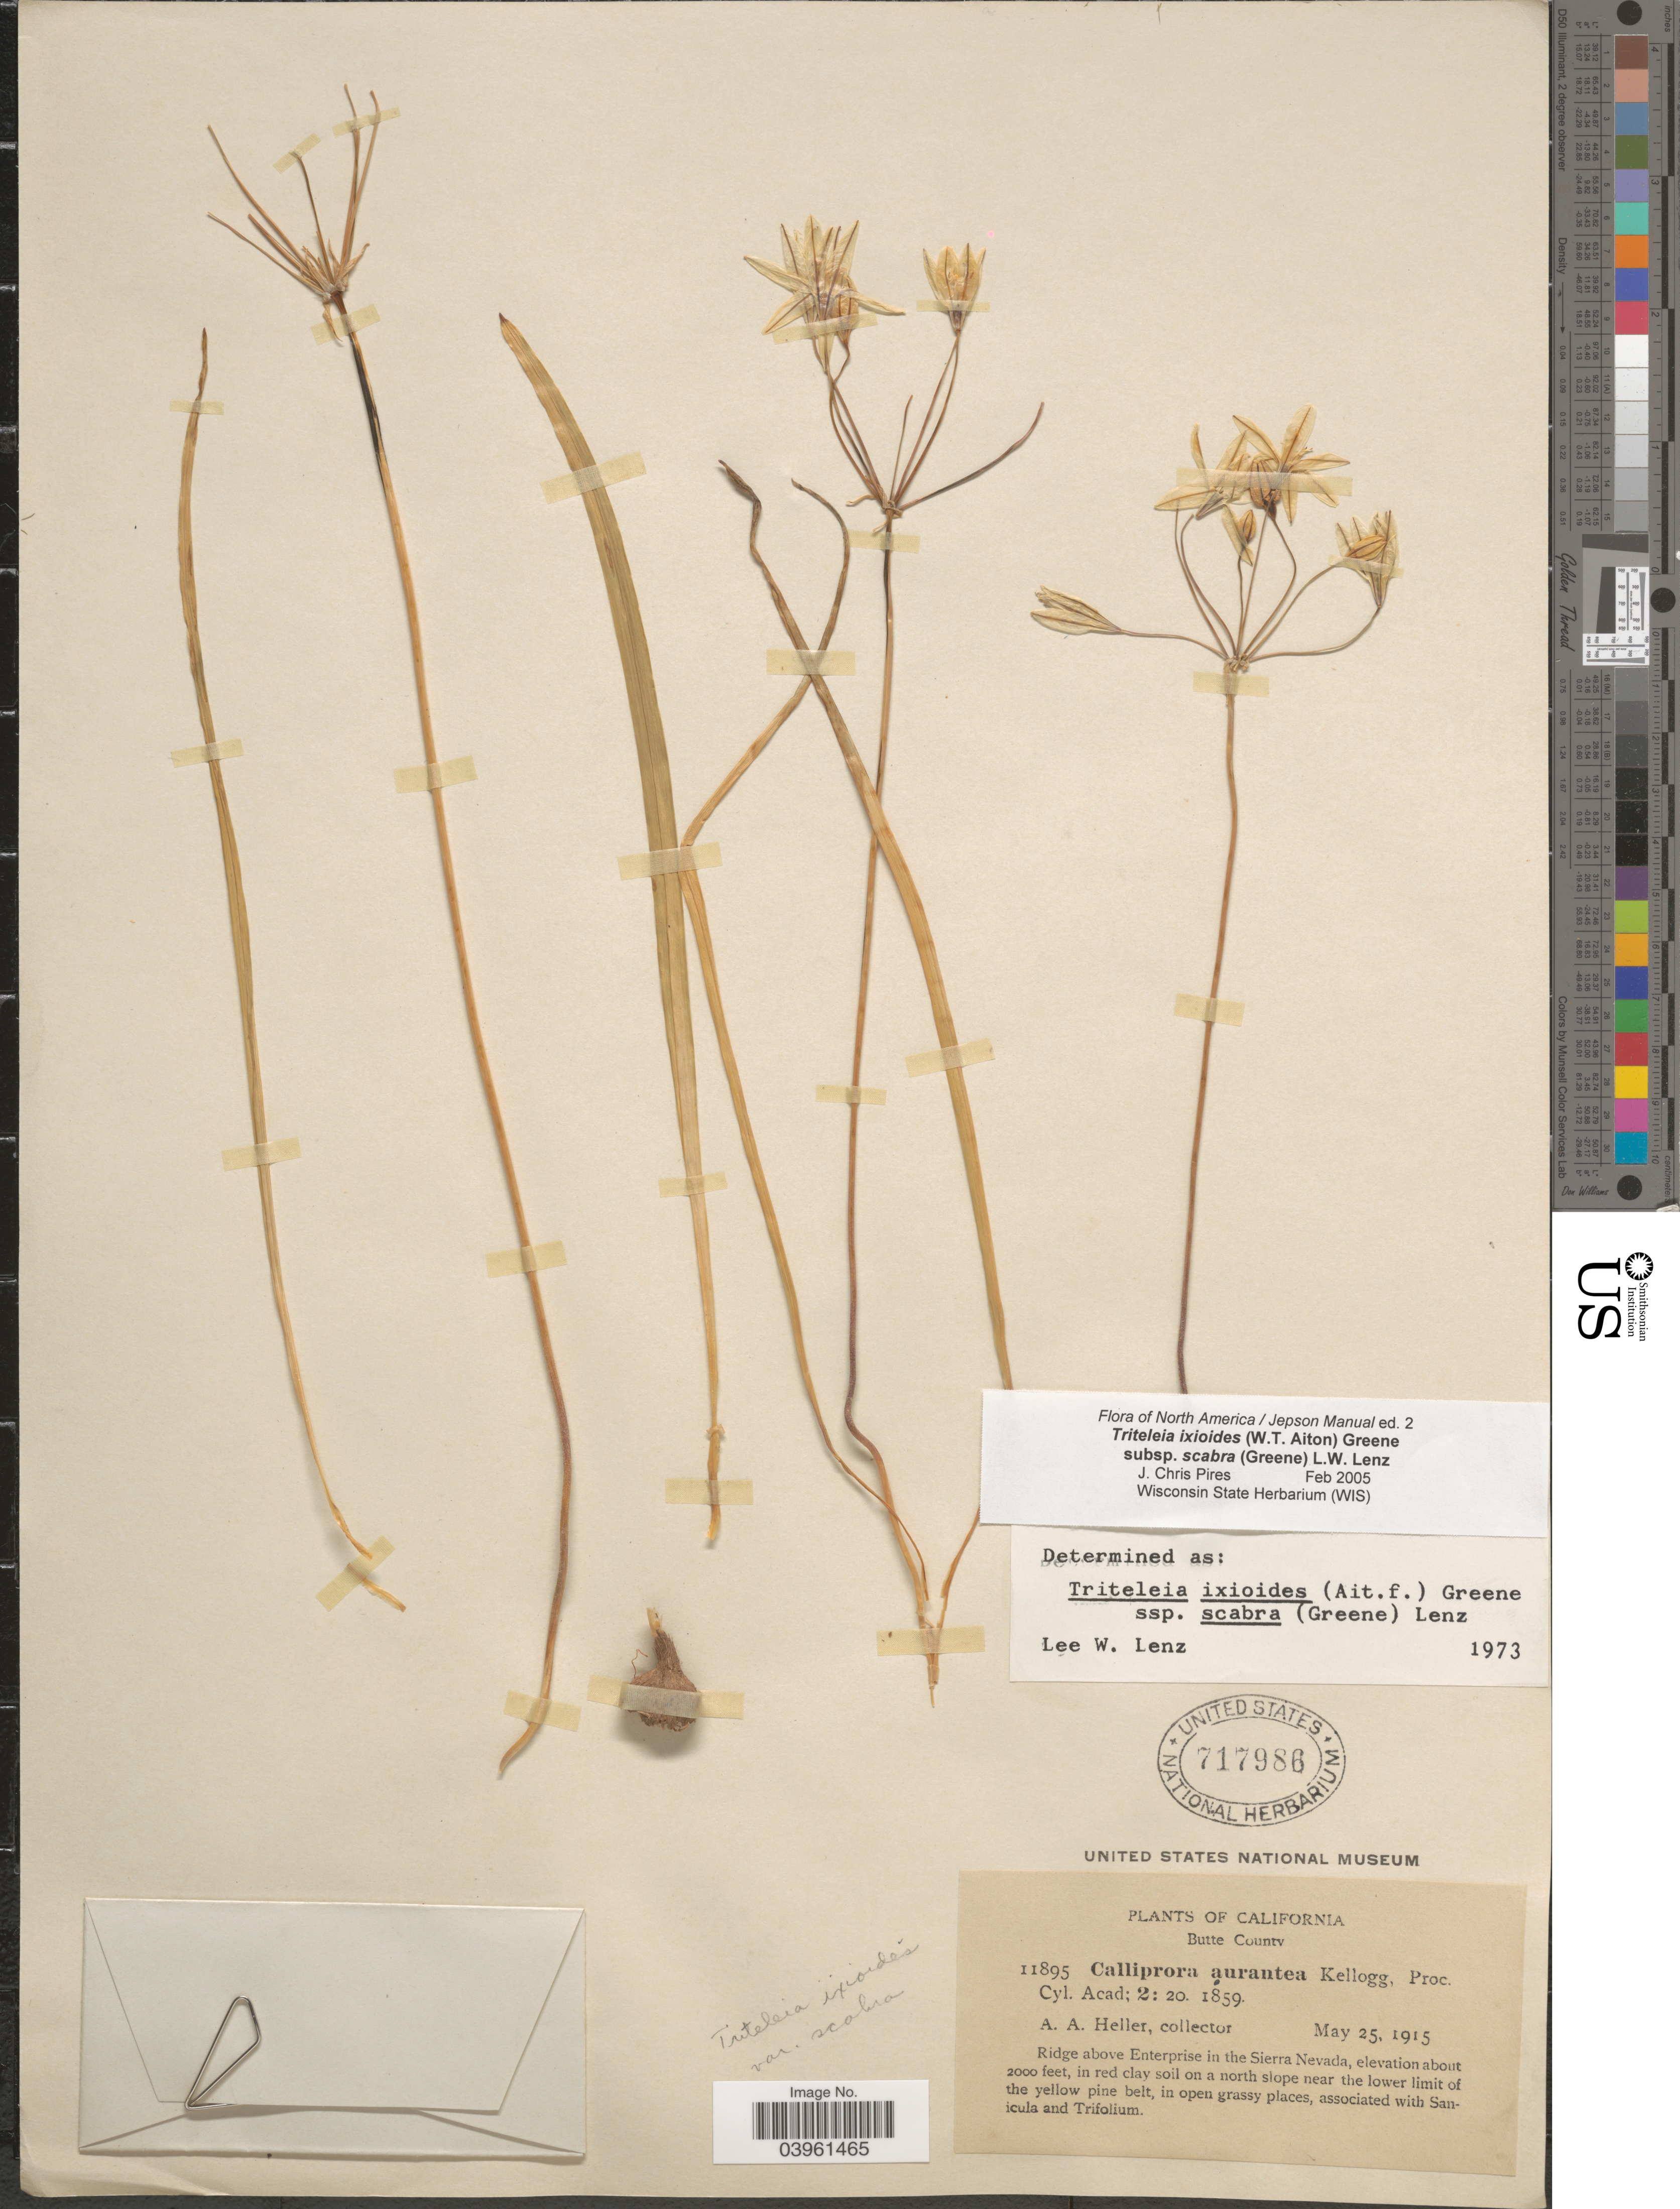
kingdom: Plantae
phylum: Tracheophyta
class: Liliopsida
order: Asparagales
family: Asparagaceae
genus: Triteleia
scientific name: Triteleia ixioides subsp. scabra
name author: (R. Br.) Greene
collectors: A. A. Heller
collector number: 11895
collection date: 1915-05-25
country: United States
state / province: California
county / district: Butte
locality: Butte County. Ridge above Enterprise in the Sierra Nevada.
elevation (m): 610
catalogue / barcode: US 717986